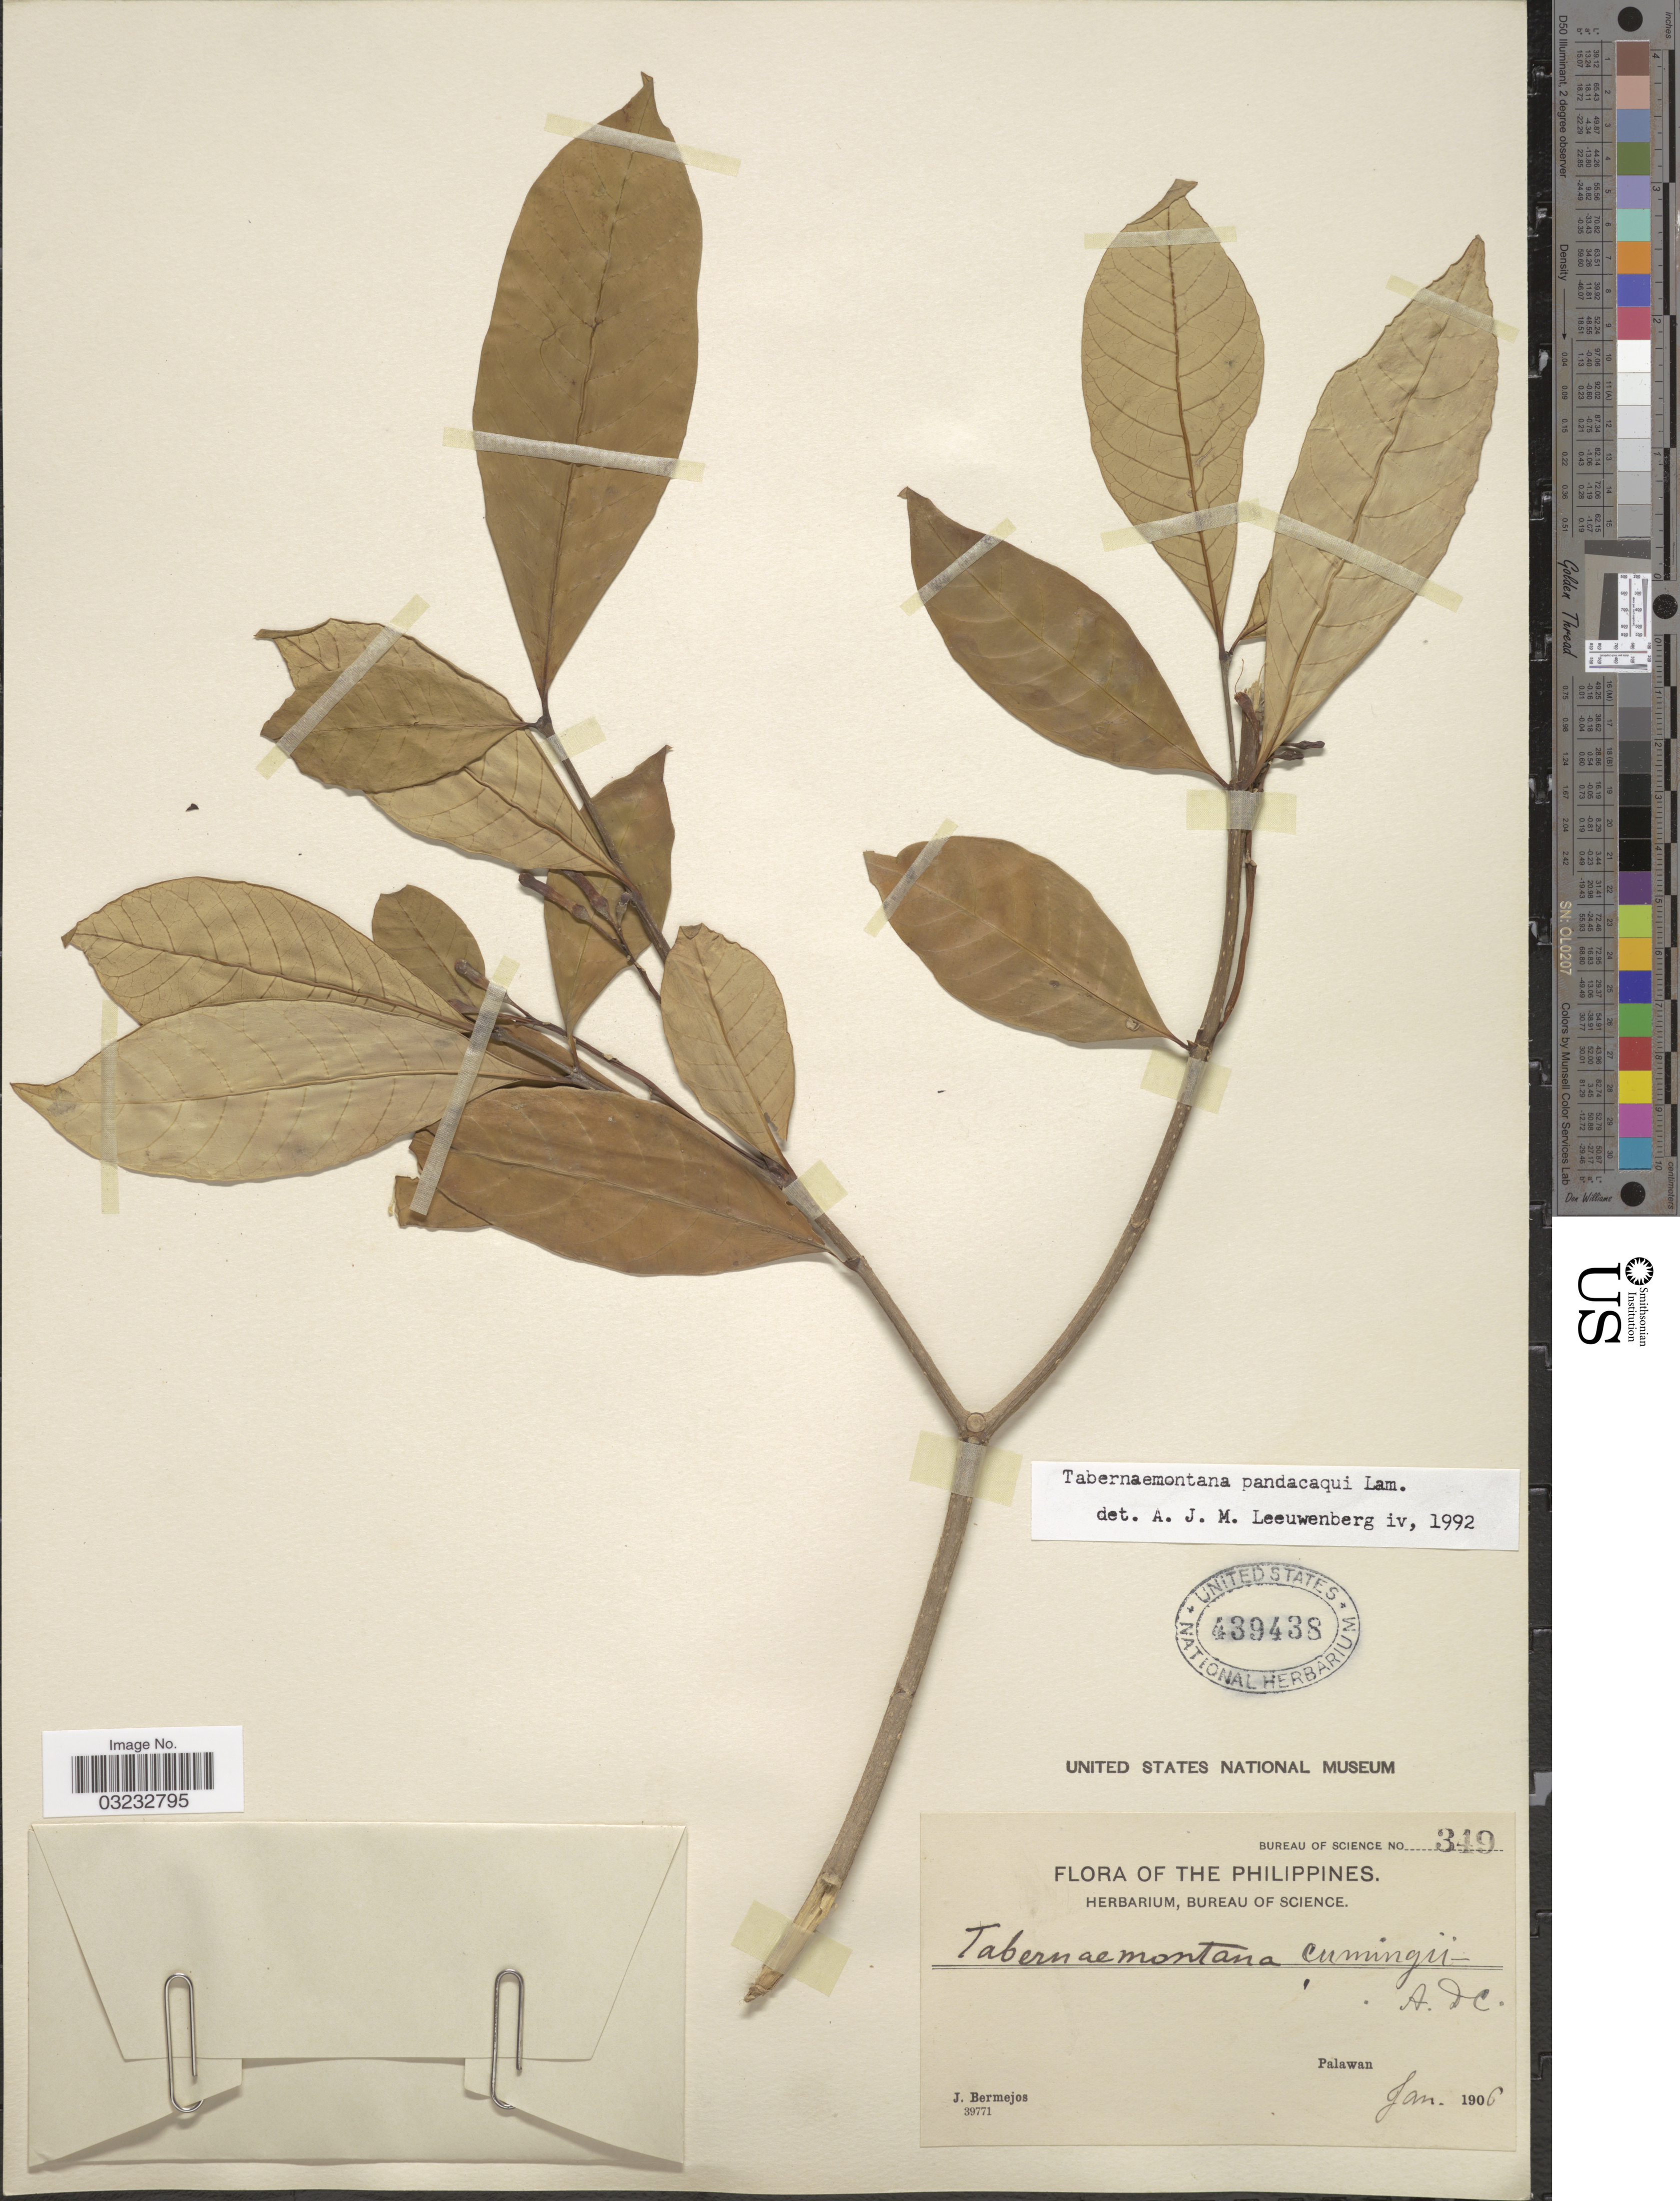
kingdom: Plantae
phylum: Tracheophyta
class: Magnoliopsida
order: Gentianales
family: Apocynaceae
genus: Tabernaemontana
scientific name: Tabernaemontana pandacaqui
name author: Poir.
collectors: J. Bermejos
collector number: Bureau of Science 349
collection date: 1906-01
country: Philippines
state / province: Mimaropa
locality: Palawan.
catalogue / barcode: US 439438